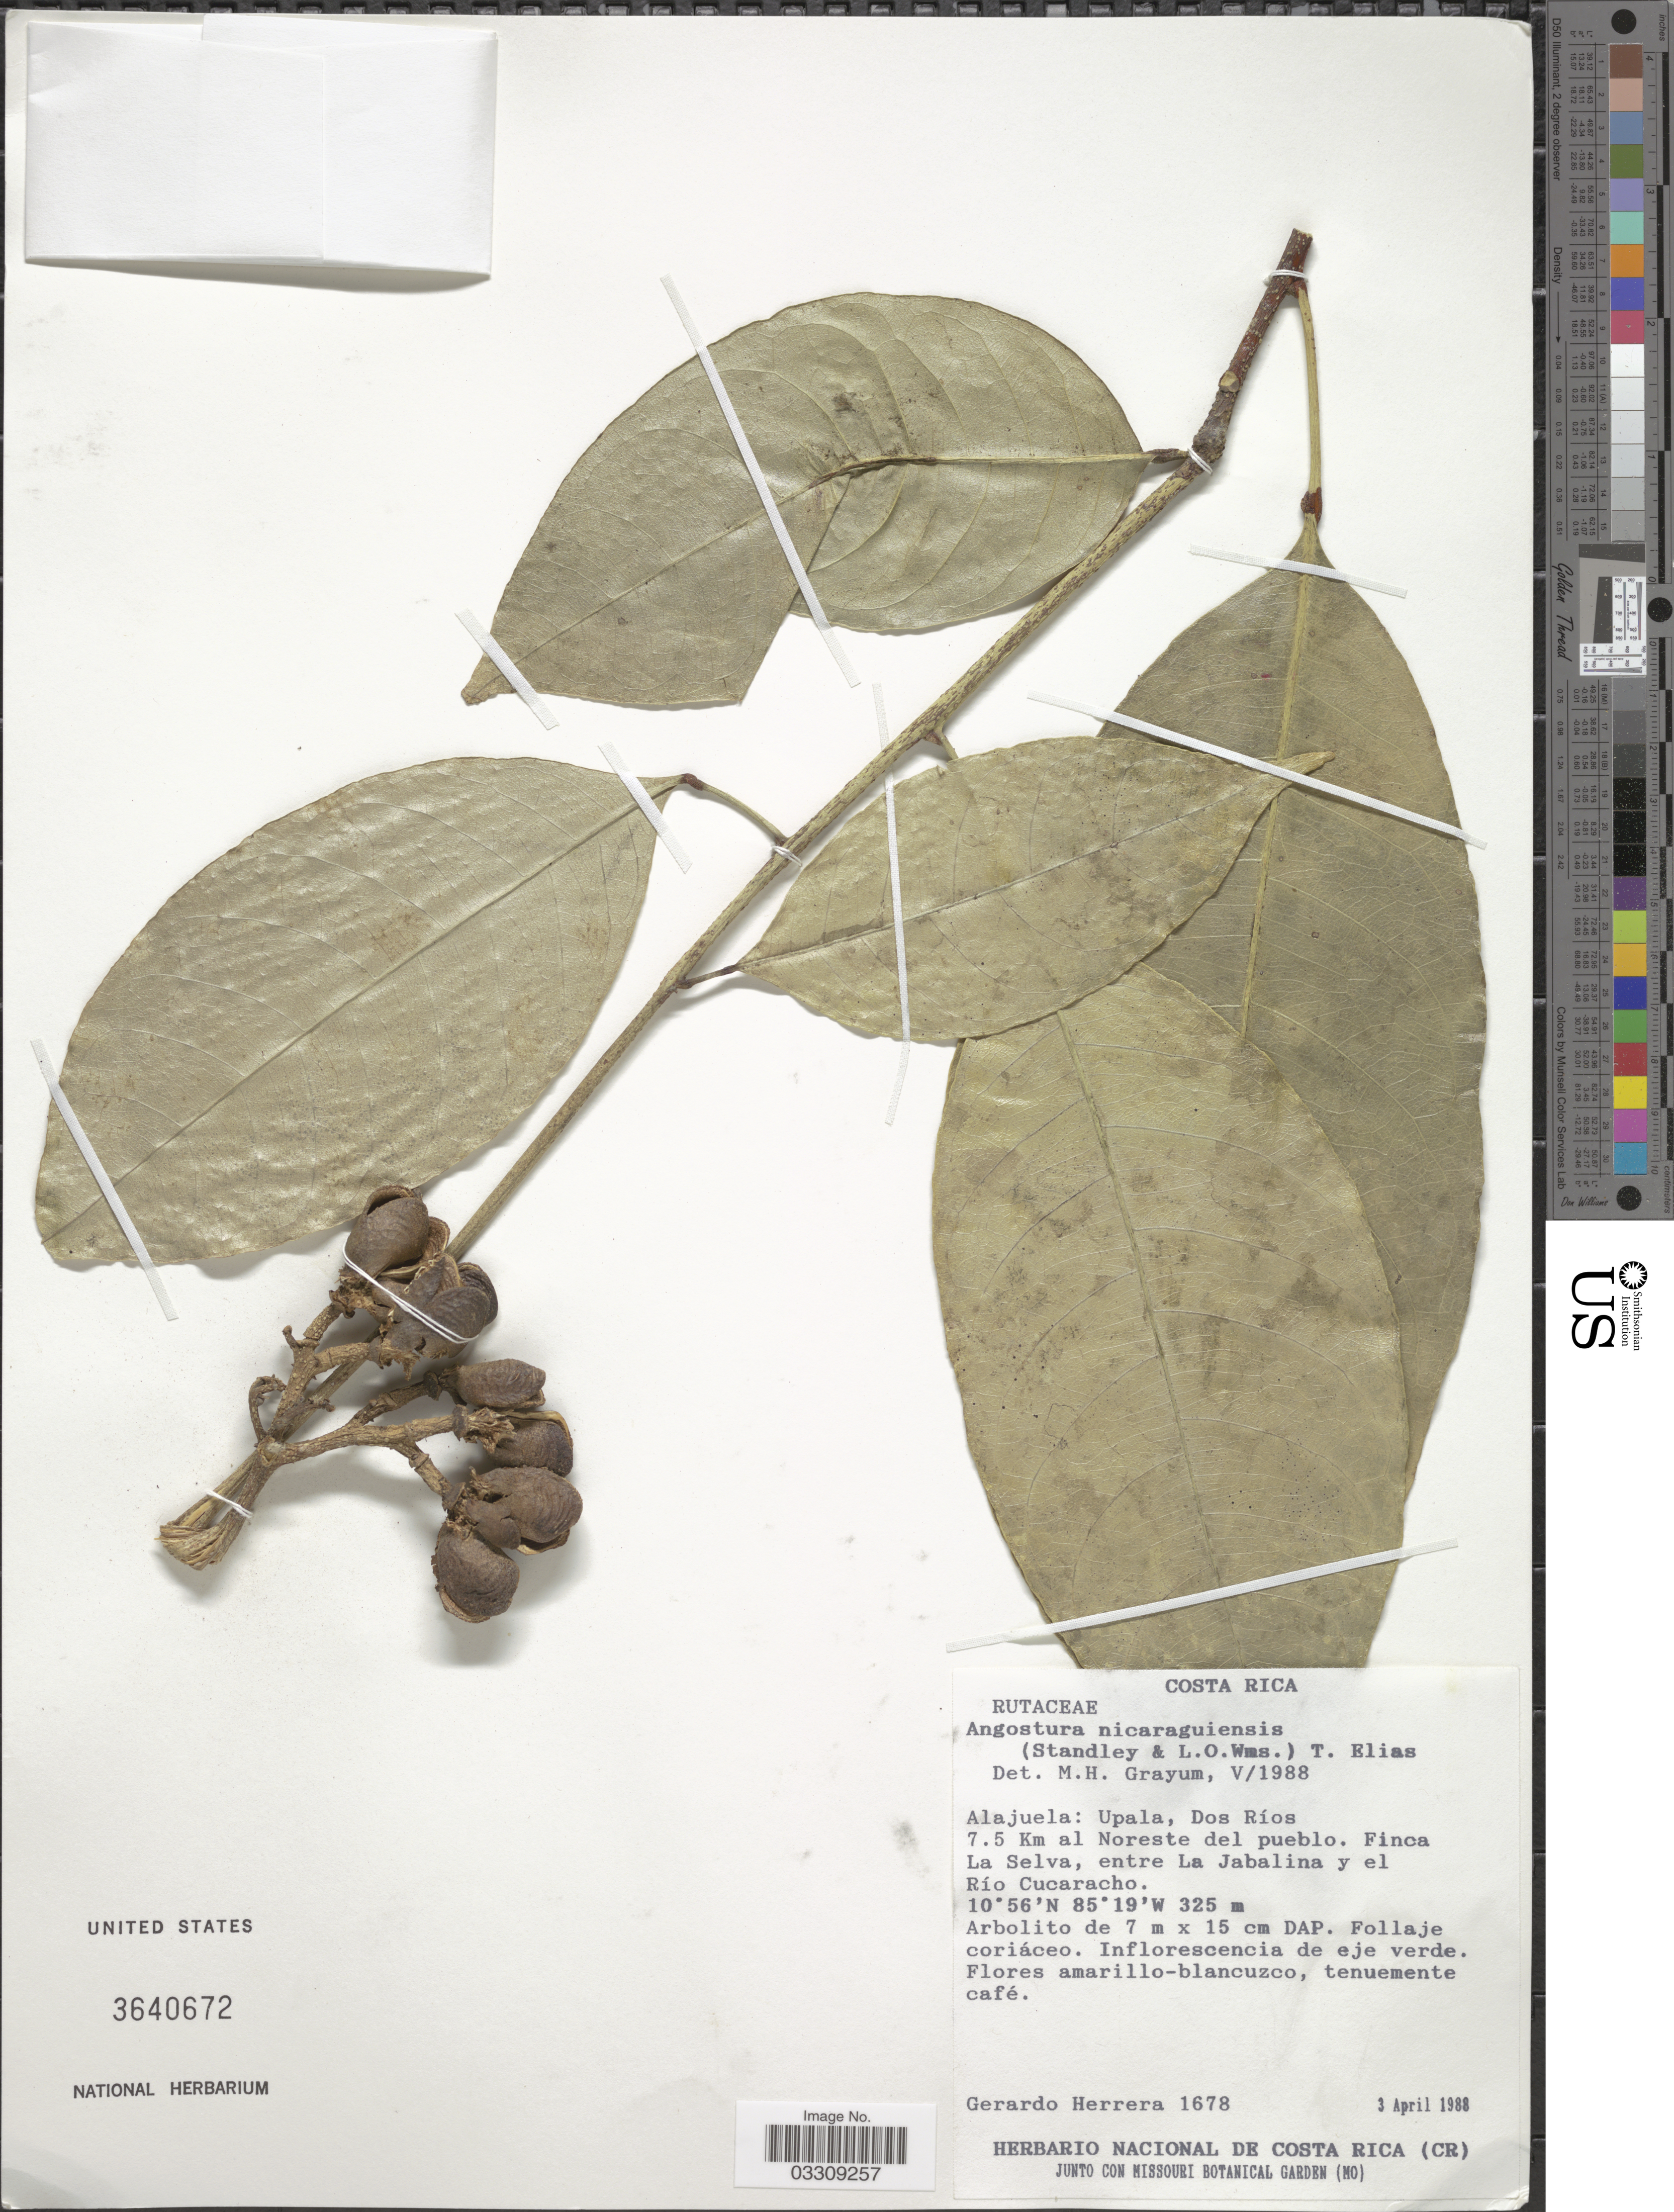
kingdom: Plantae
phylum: Tracheophyta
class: Magnoliopsida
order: Sapindales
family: Rutaceae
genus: Conchocarpus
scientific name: Conchocarpus guyanensis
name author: (Pulle) Kallunki & Pirani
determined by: Londoño-Echeverri, Y.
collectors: G. Herrera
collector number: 1678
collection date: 1988-04-03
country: Costa Rica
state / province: Alajuela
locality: Upala, Dos Ríos 7.5 Km al Noreste del pueblo. Finca La Selva, entre La Jabalina y el Río Cucaracho.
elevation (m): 325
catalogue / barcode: US 3640672